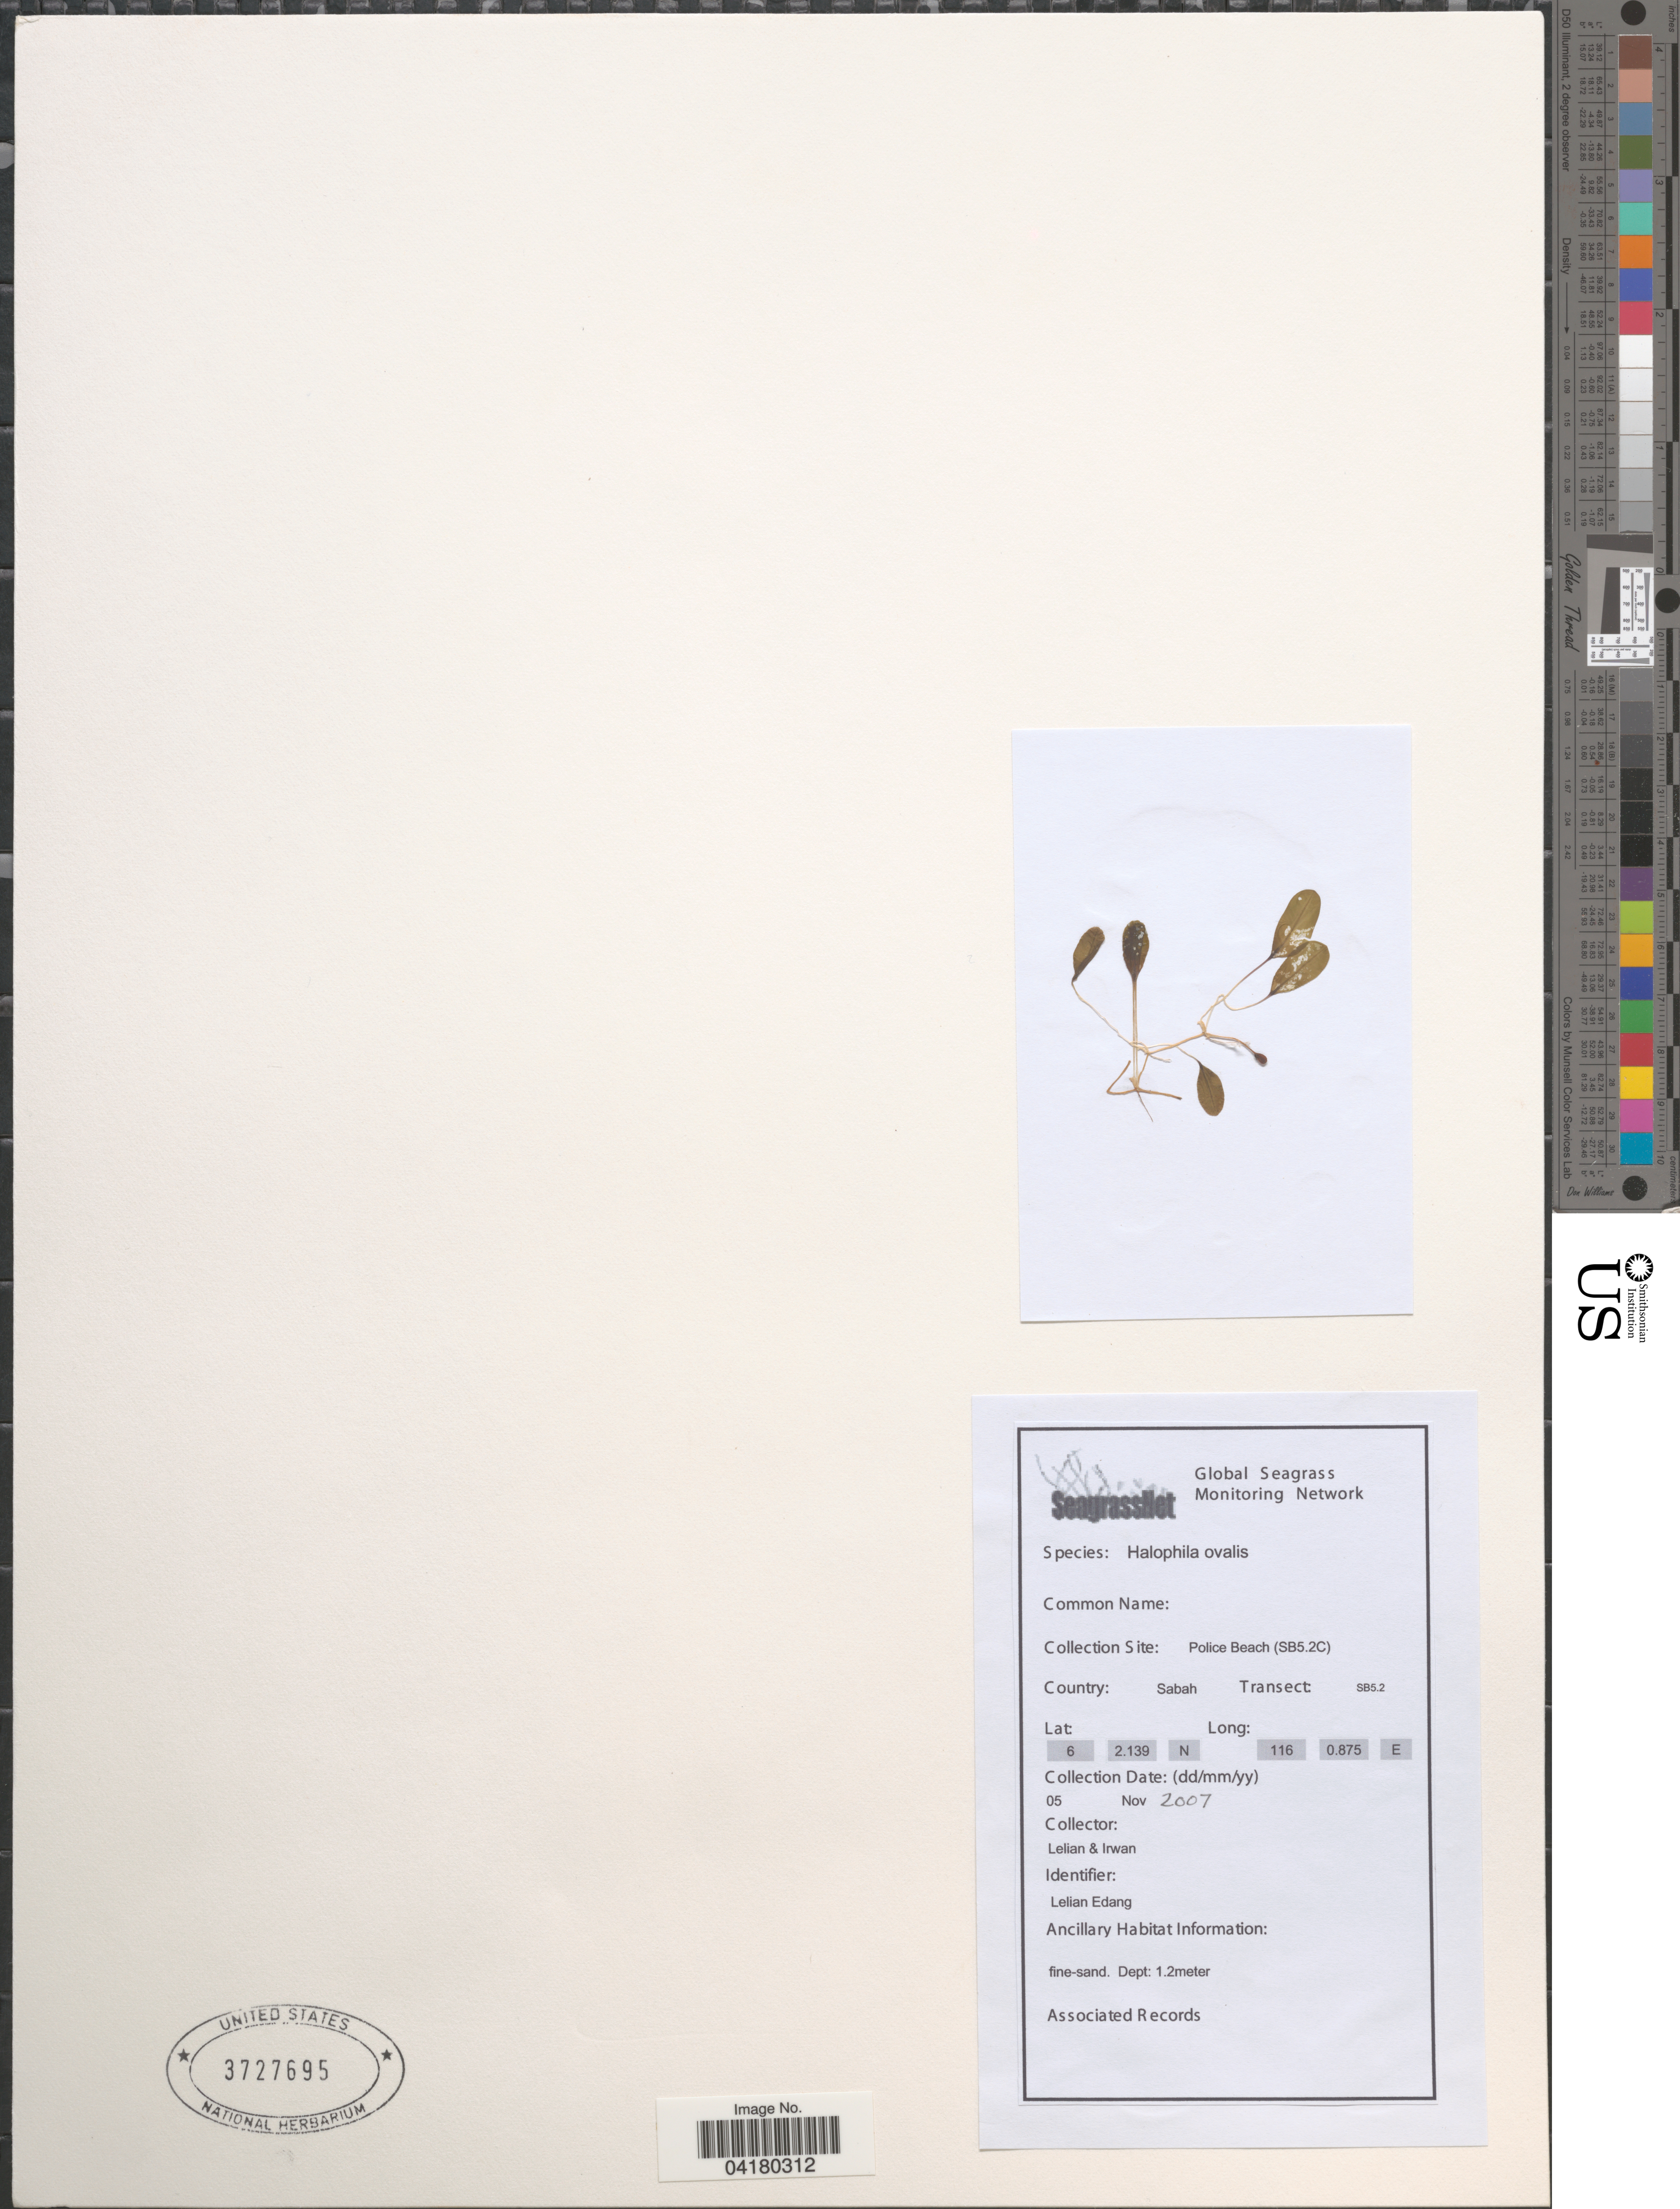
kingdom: Plantae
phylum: Tracheophyta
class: Liliopsida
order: Alismatales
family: Hydrocharitaceae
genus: Halophila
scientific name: Halophila ovalis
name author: (R. Br.) Hook. f.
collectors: Lelian & Irwan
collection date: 2007-11-05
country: Malaysia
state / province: Sabah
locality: Police Beach (SB5.2C). Transect: SB5.2.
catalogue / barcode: US 3727695